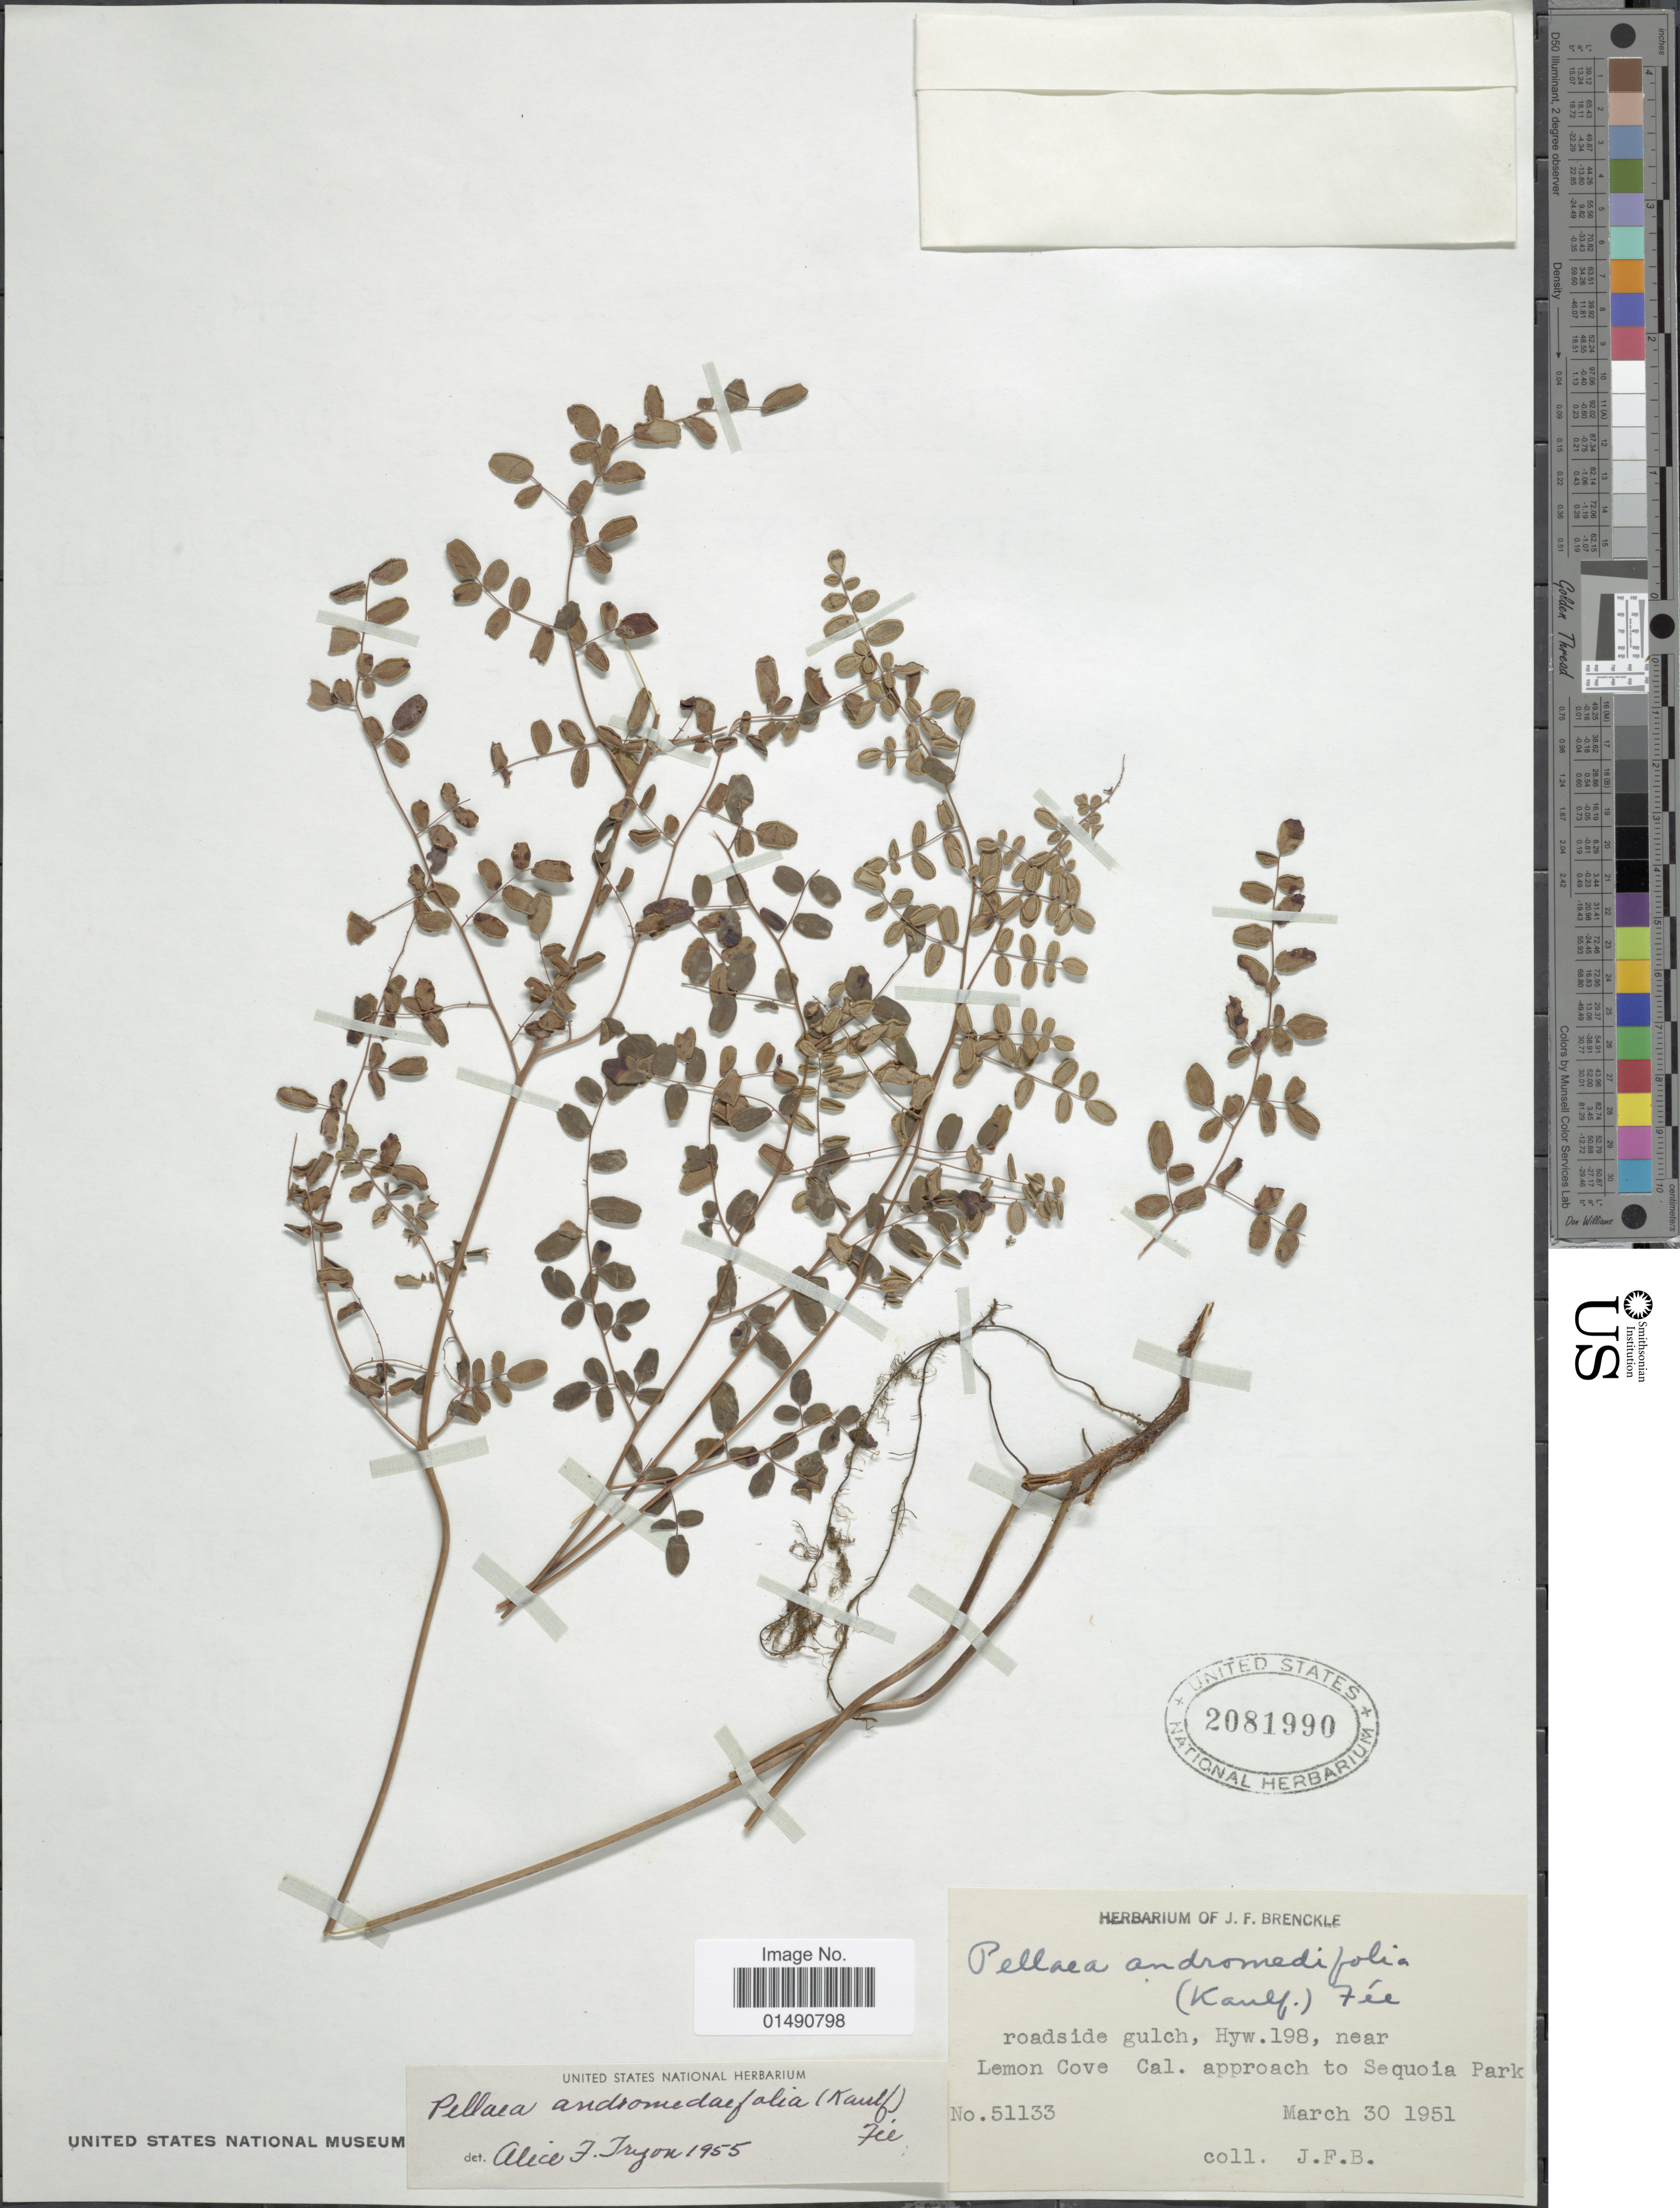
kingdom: Plantae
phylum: Tracheophyta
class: Polypodiopsida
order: Polypodiales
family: Pteridaceae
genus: Pellaea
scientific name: Pellaea andromedifolia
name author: (Kaulf.) Fée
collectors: J. Brenckle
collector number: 51133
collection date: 1951-03-30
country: United States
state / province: California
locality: Roadside gulch, Hyw. 198, near Lemon Cove, approach to Sequoia Park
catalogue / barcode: US 2081990